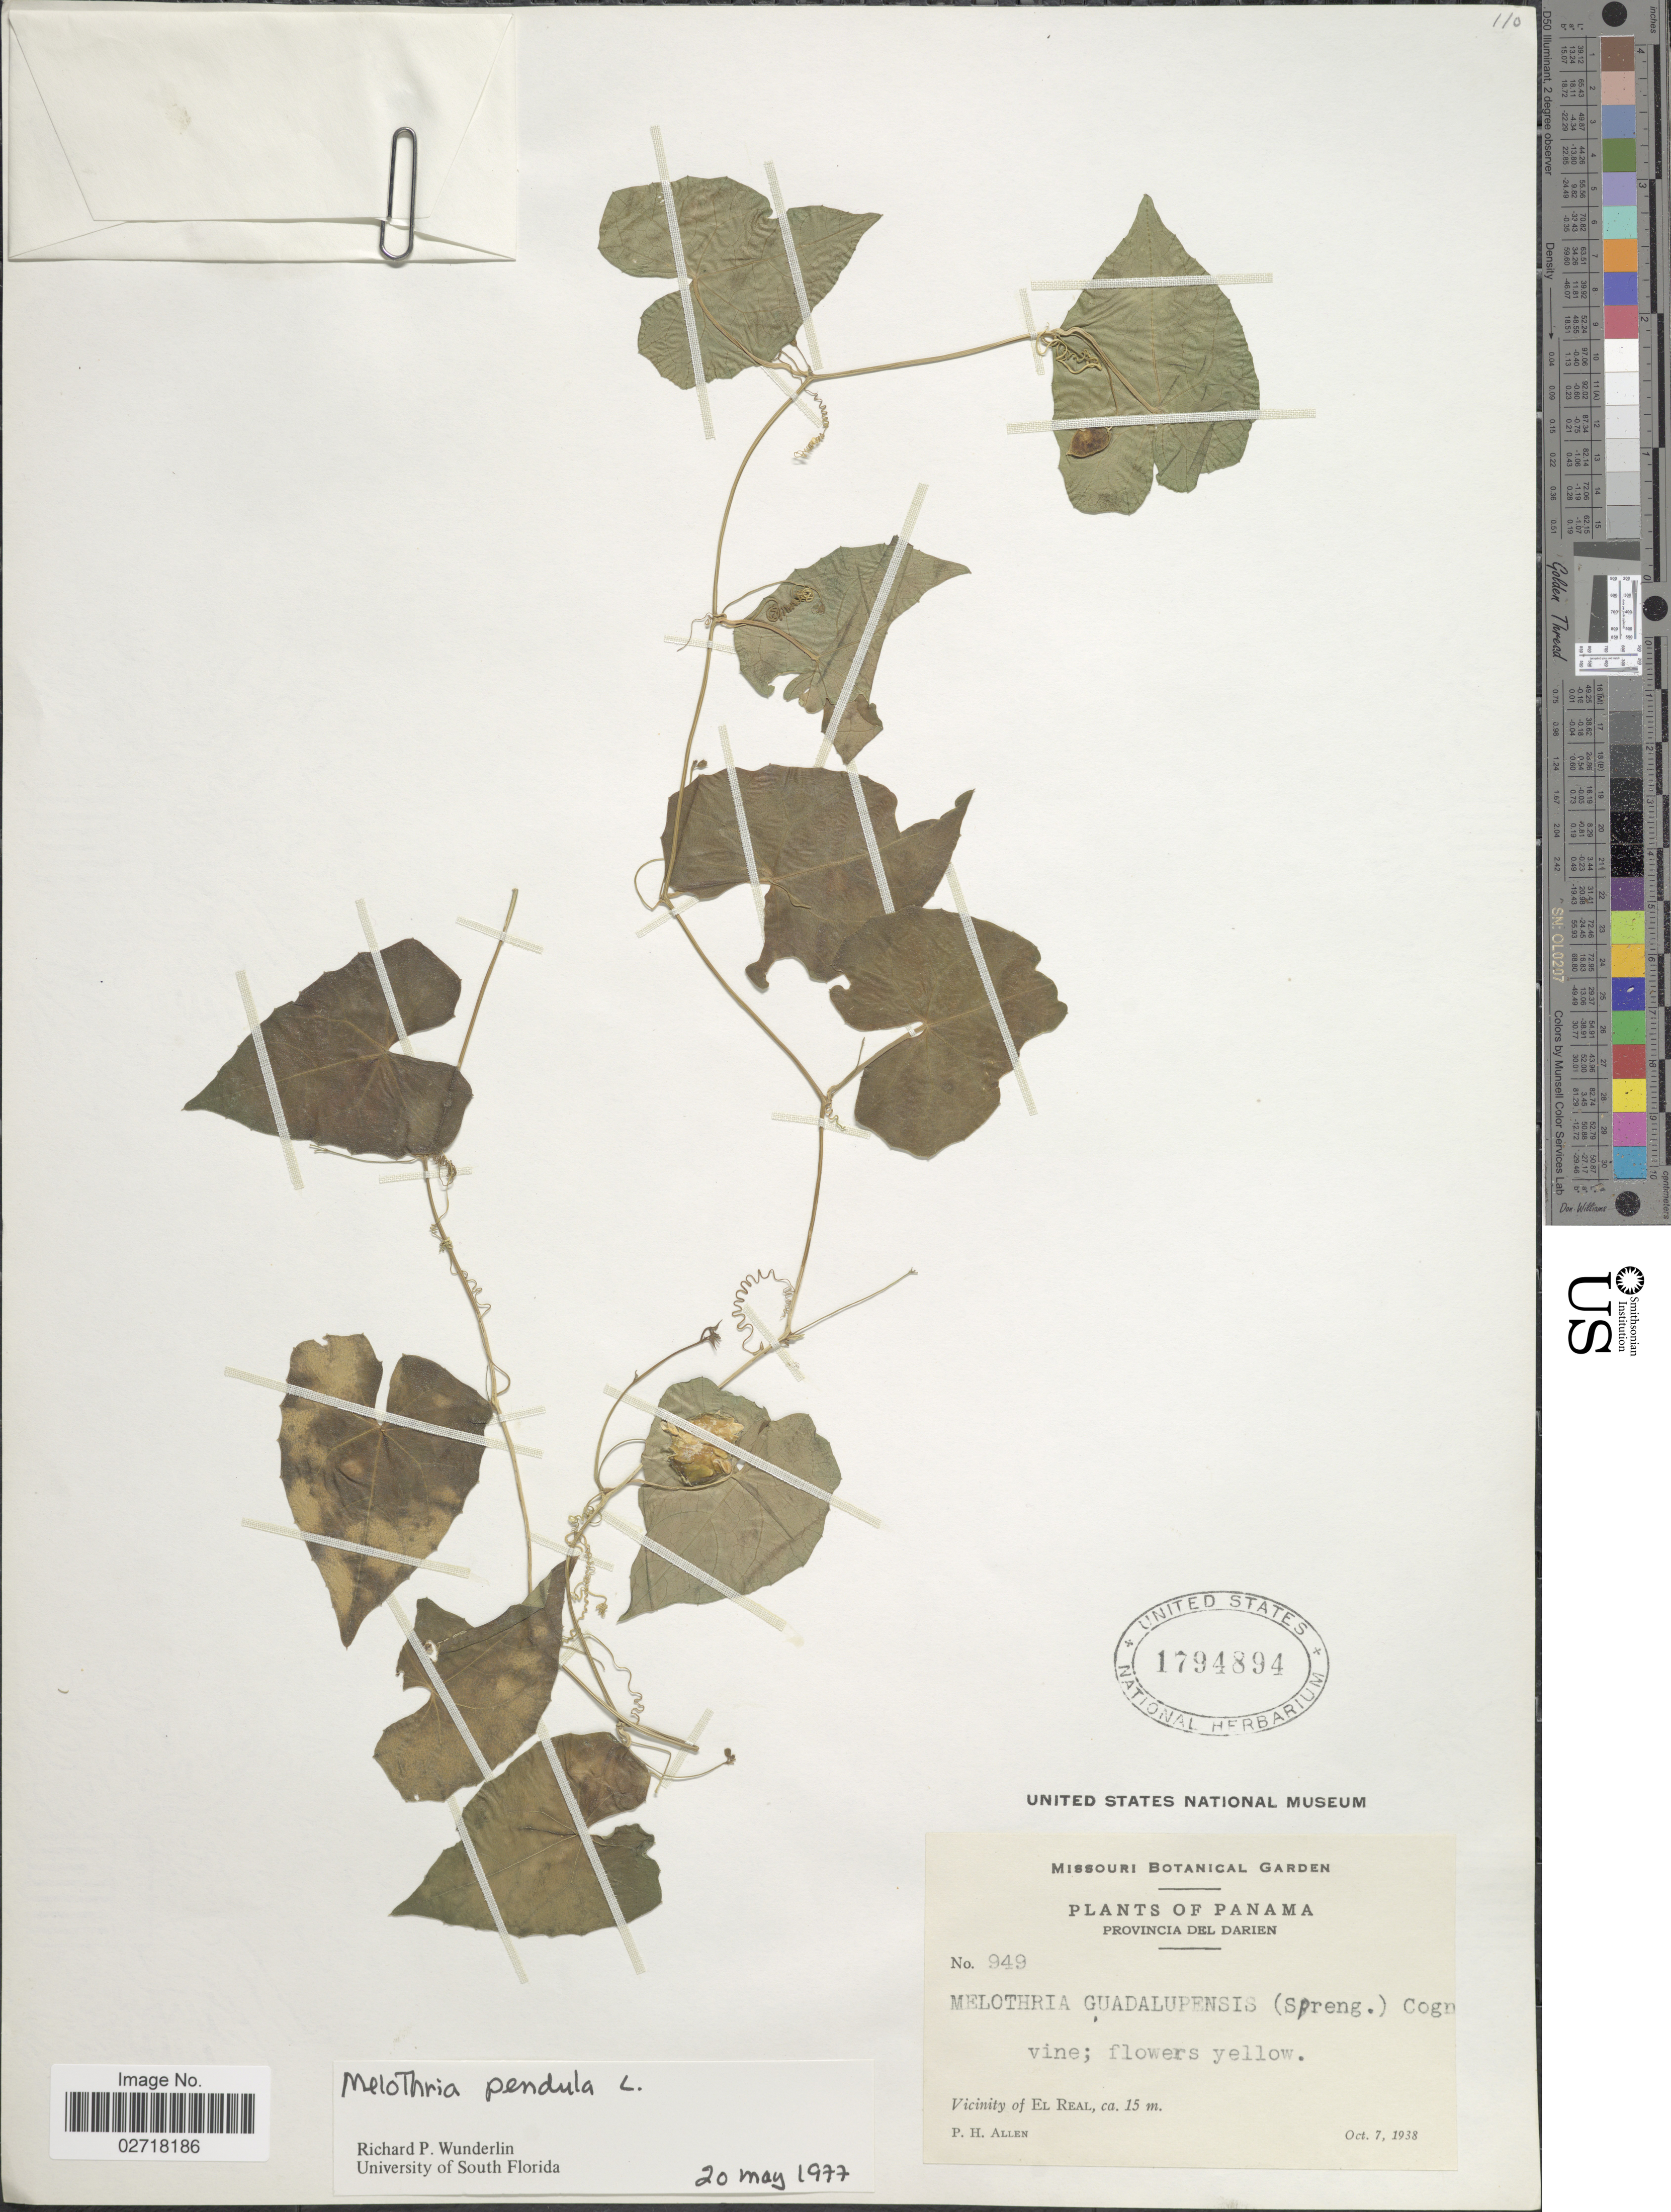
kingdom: Plantae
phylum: Tracheophyta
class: Magnoliopsida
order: Cucurbitales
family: Cucurbitaceae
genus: Melothria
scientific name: Melothria pendula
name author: L.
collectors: P. H. Allen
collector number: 949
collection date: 1938-10-07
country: Panama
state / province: Darién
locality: Vicinity of El Real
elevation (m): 15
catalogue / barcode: US 1794894